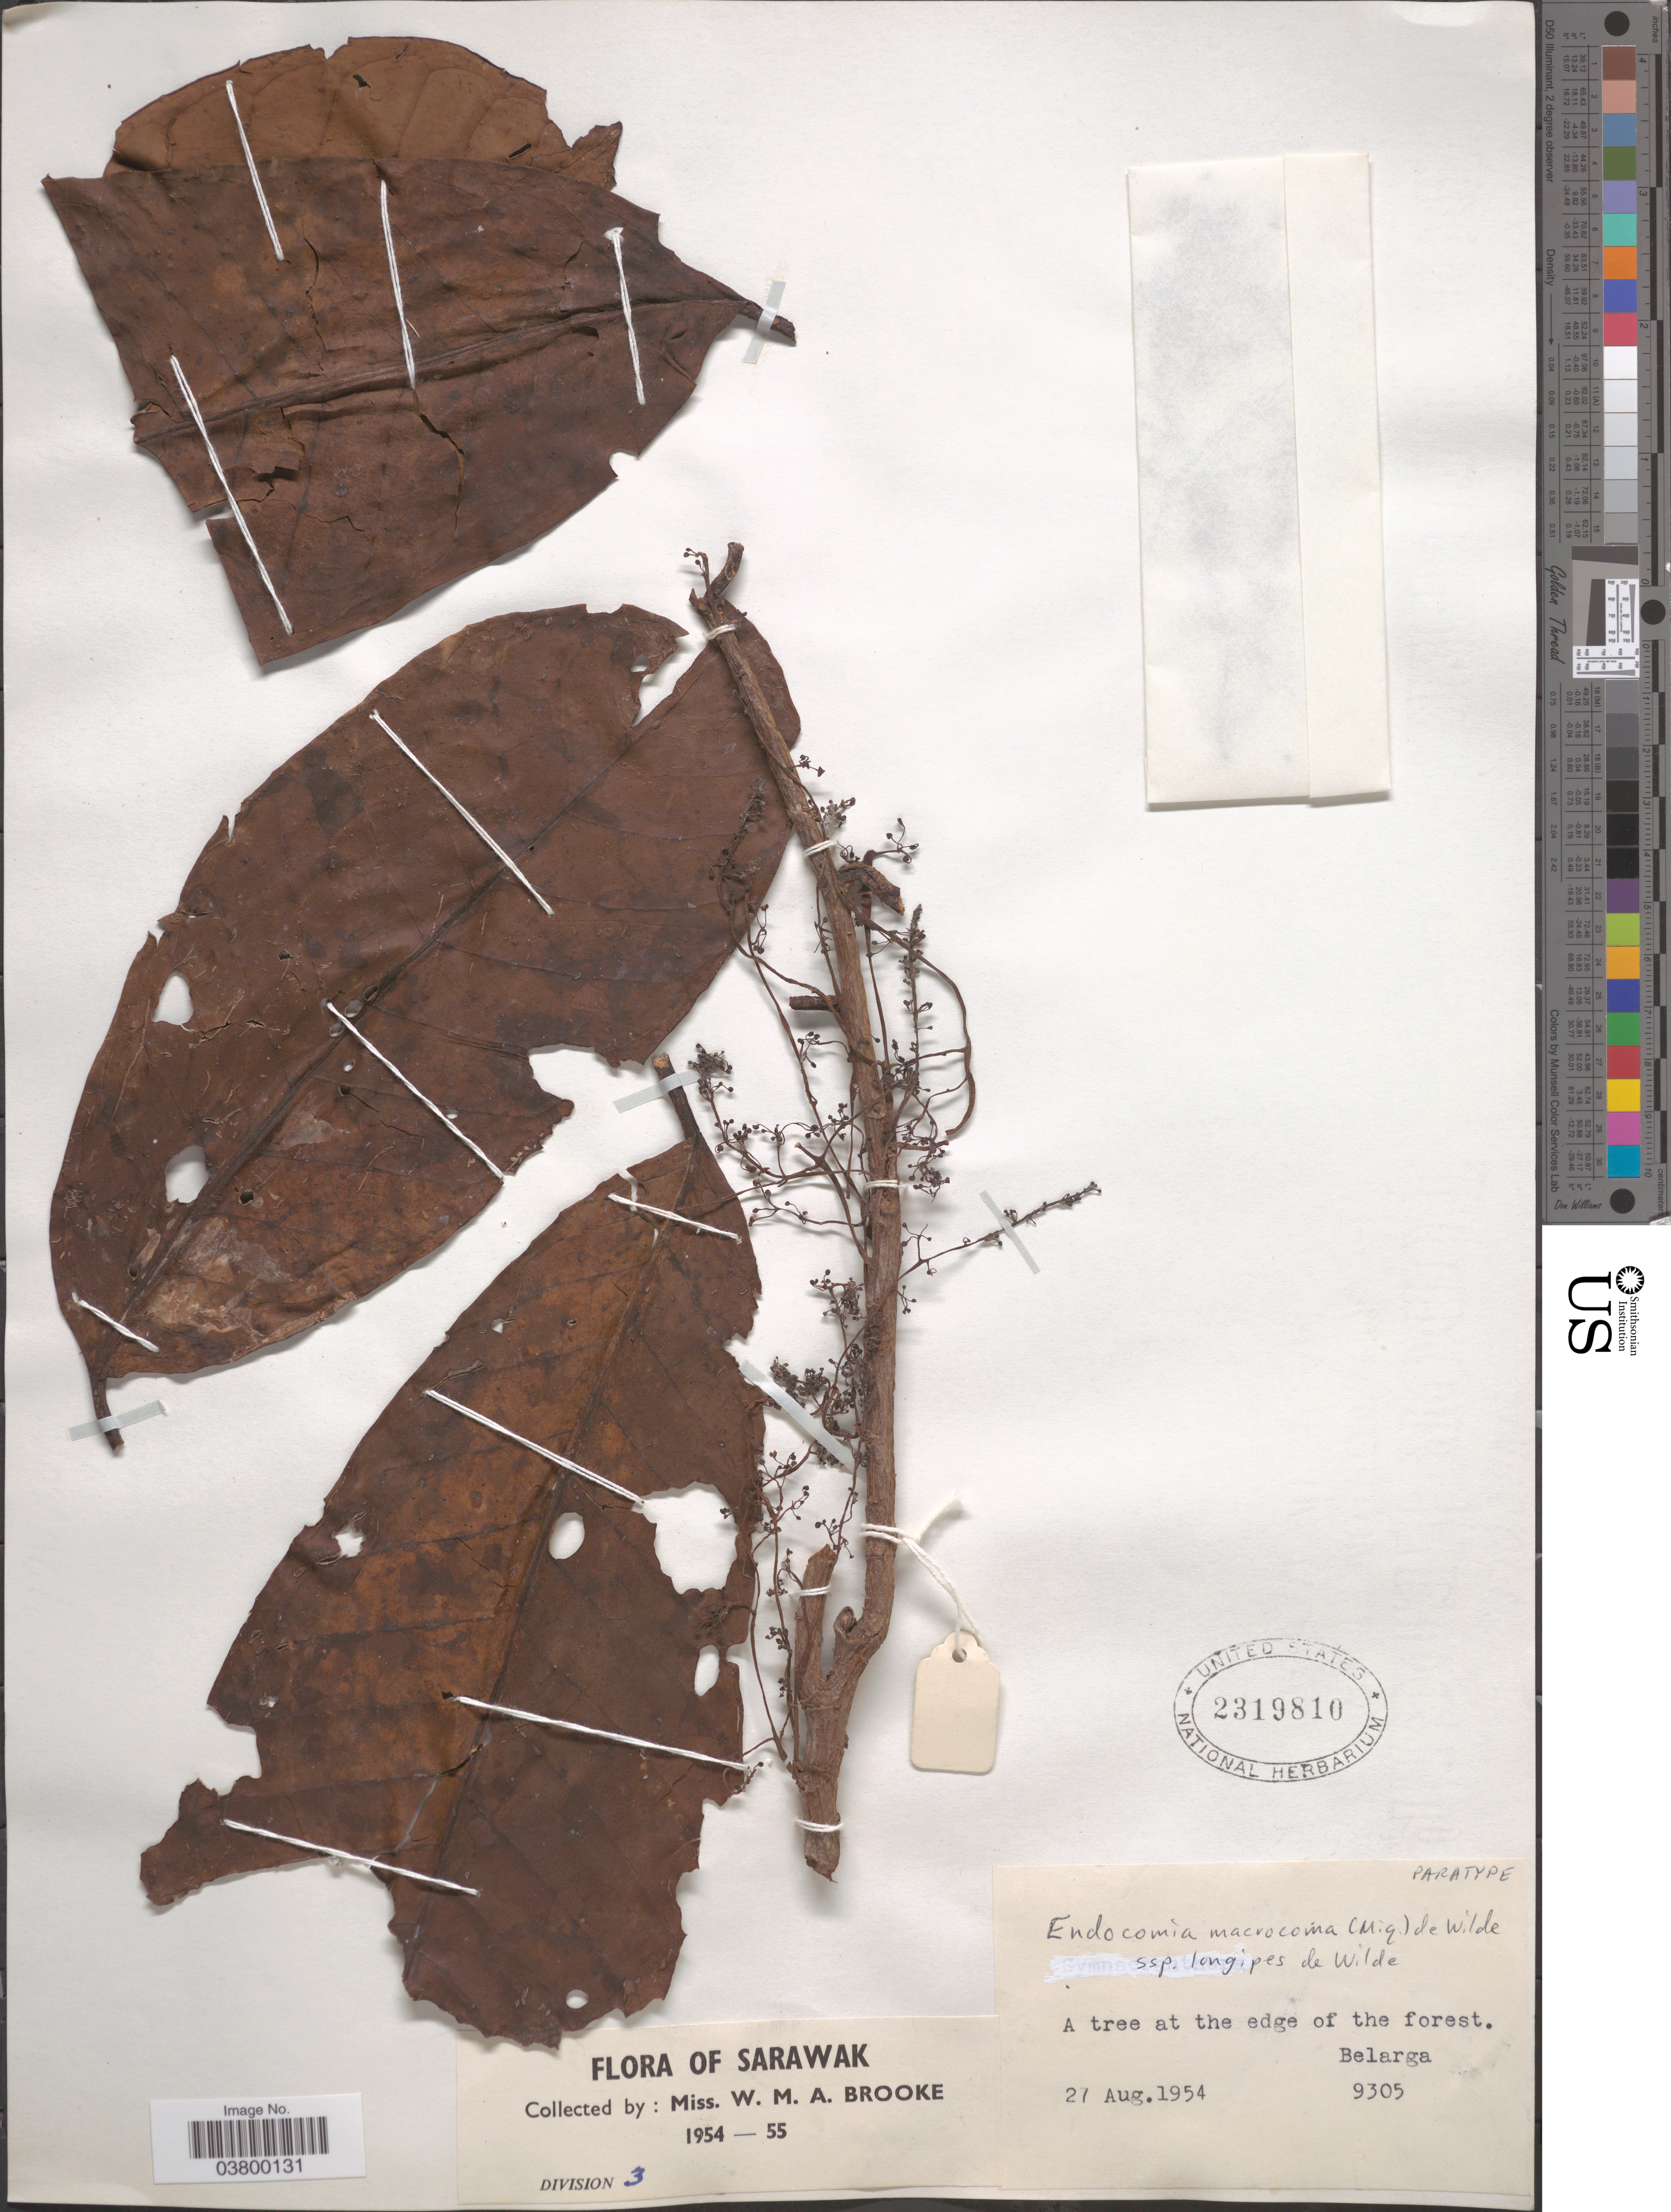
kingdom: Plantae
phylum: Tracheophyta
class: Magnoliopsida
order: Magnoliales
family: Myristicaceae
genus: Endocomia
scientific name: Endocomia macrocoma subsp. longipes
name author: W.J. de Wilde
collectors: W. Brooke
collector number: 9305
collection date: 1954-08-27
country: Malaysia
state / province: Sarawak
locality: At the edge of forest. Belarga.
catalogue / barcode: US 2319810